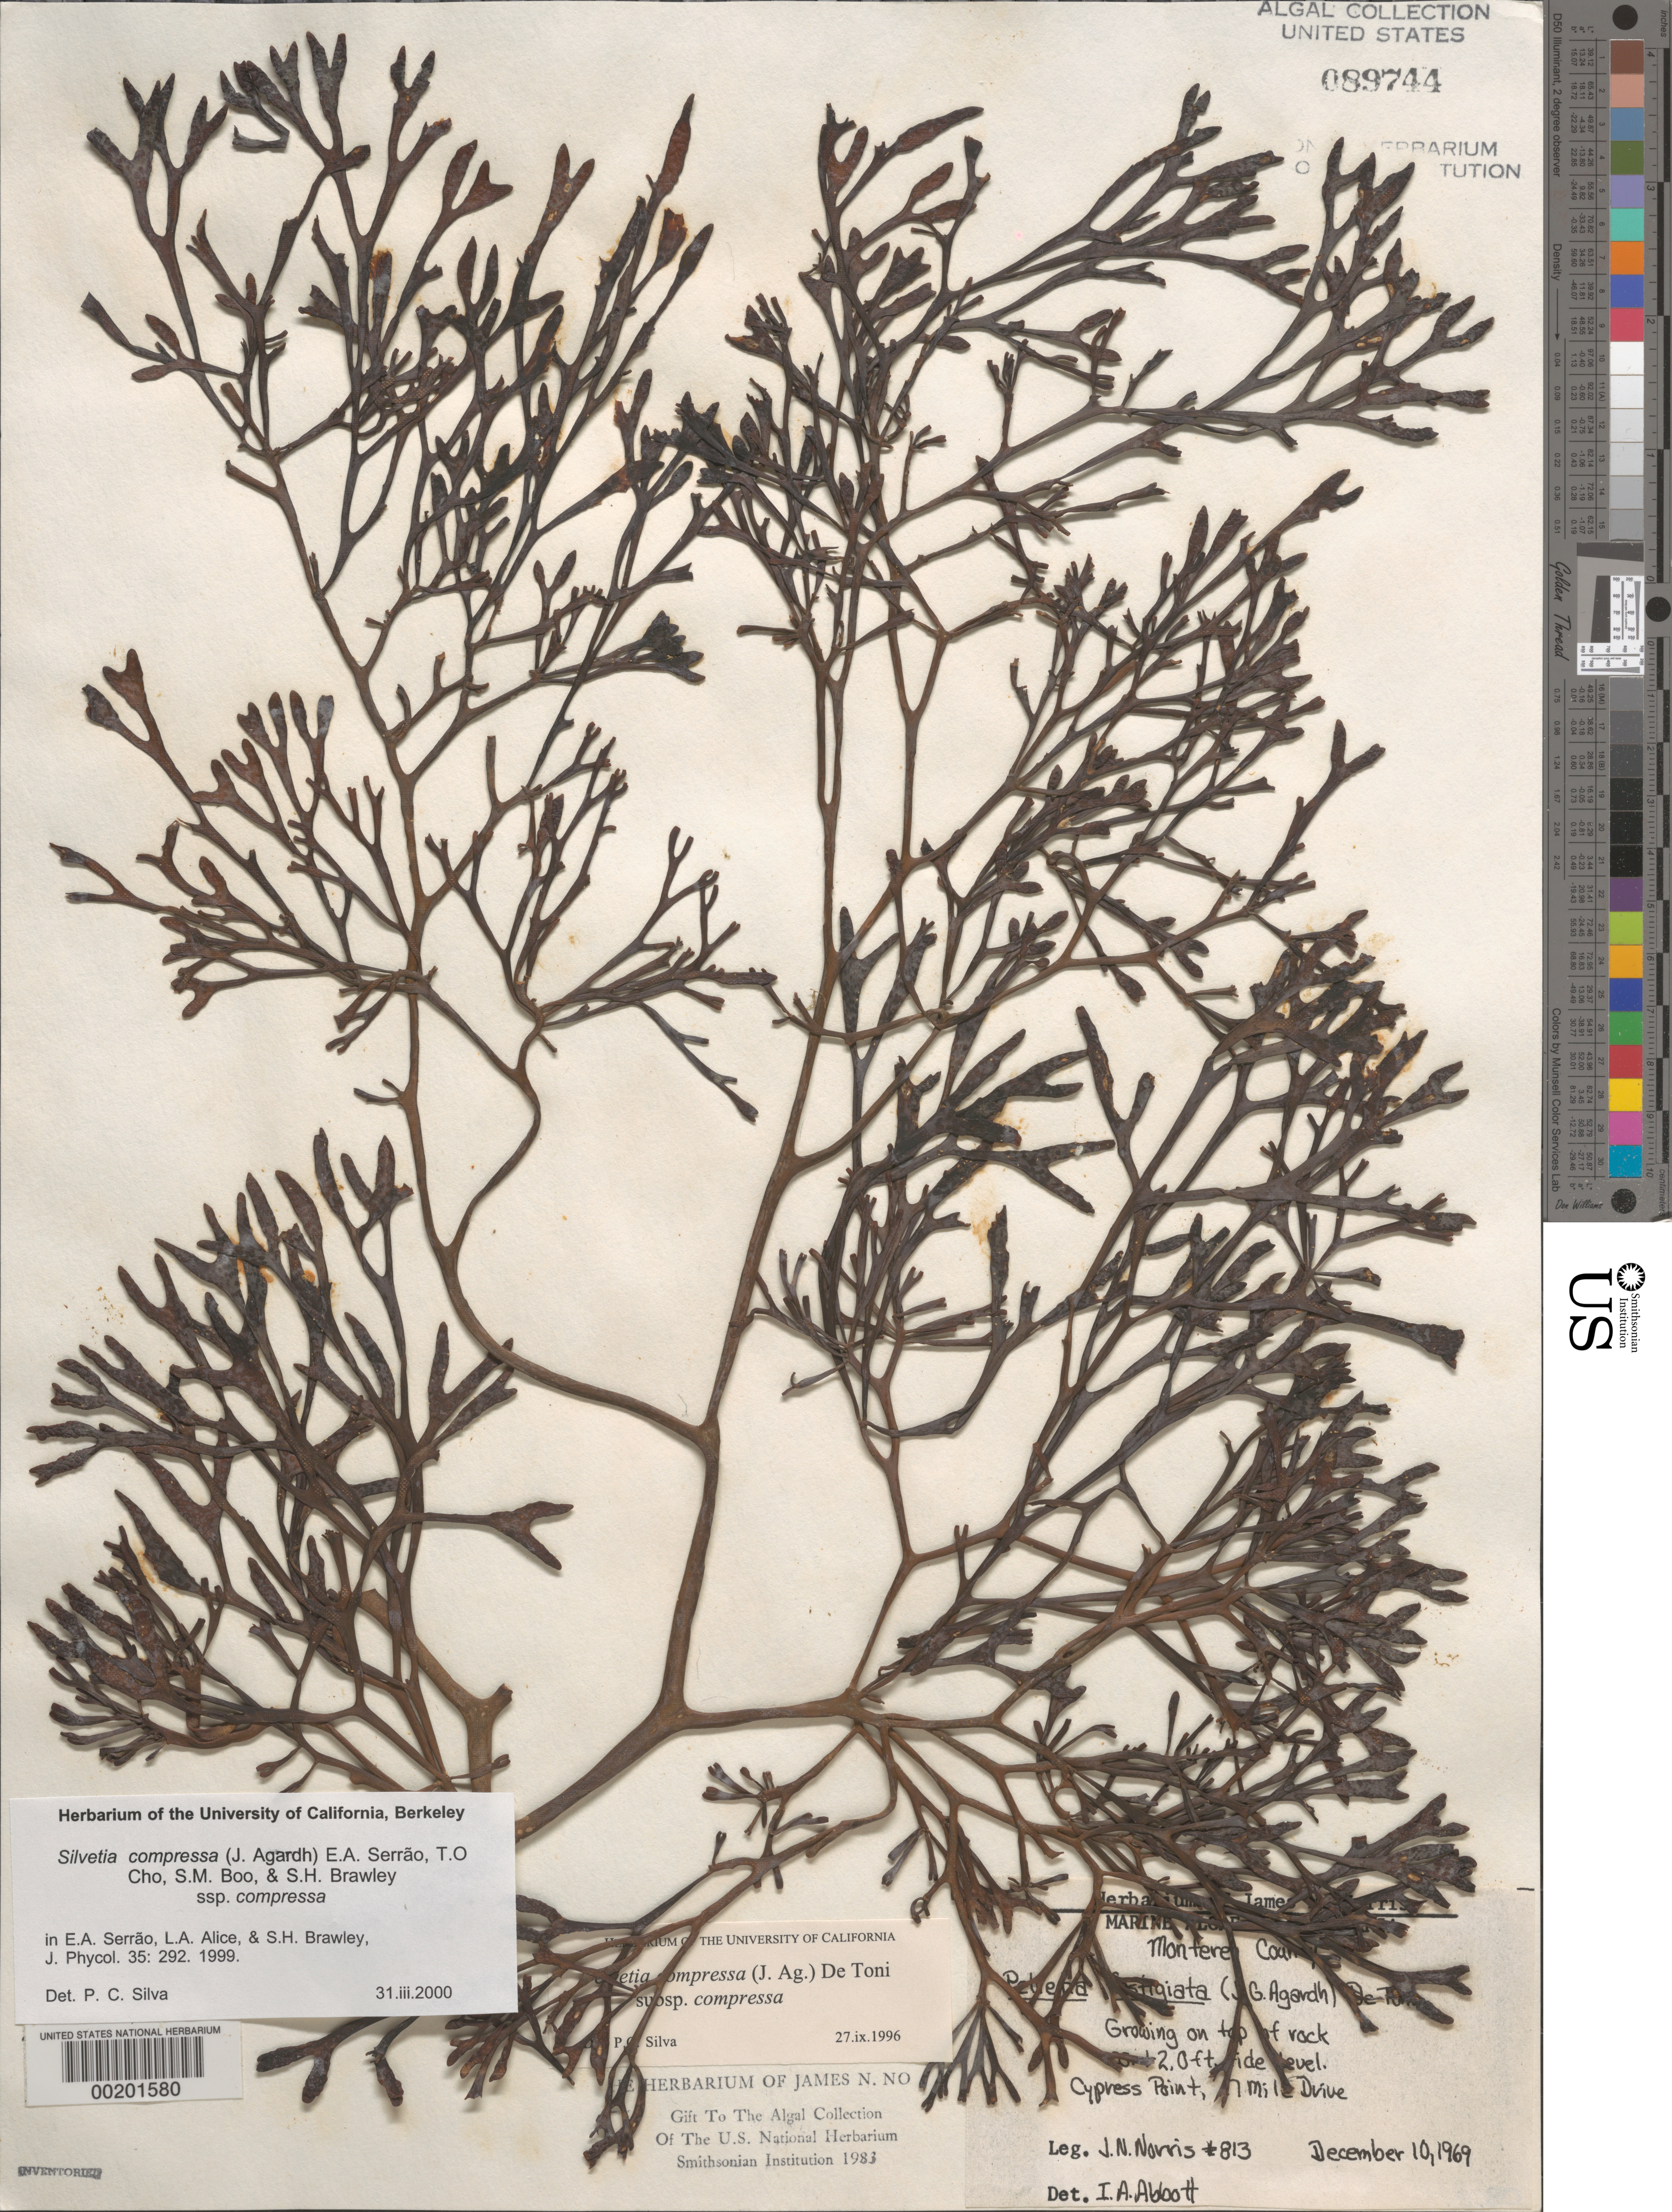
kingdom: Chromista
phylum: Ochrophyta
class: Phaeophyceae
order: Fucales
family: Fucaceae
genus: Silvetia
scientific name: Silvetia compressa subsp. compressa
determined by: Silva, P. C.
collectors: J. N. Norris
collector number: JN-813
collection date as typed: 10 Dec 1969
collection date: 1969-12-10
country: United States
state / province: California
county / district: Monterey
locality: Cypress Point, 17 Mile Drive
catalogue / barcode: US 89744